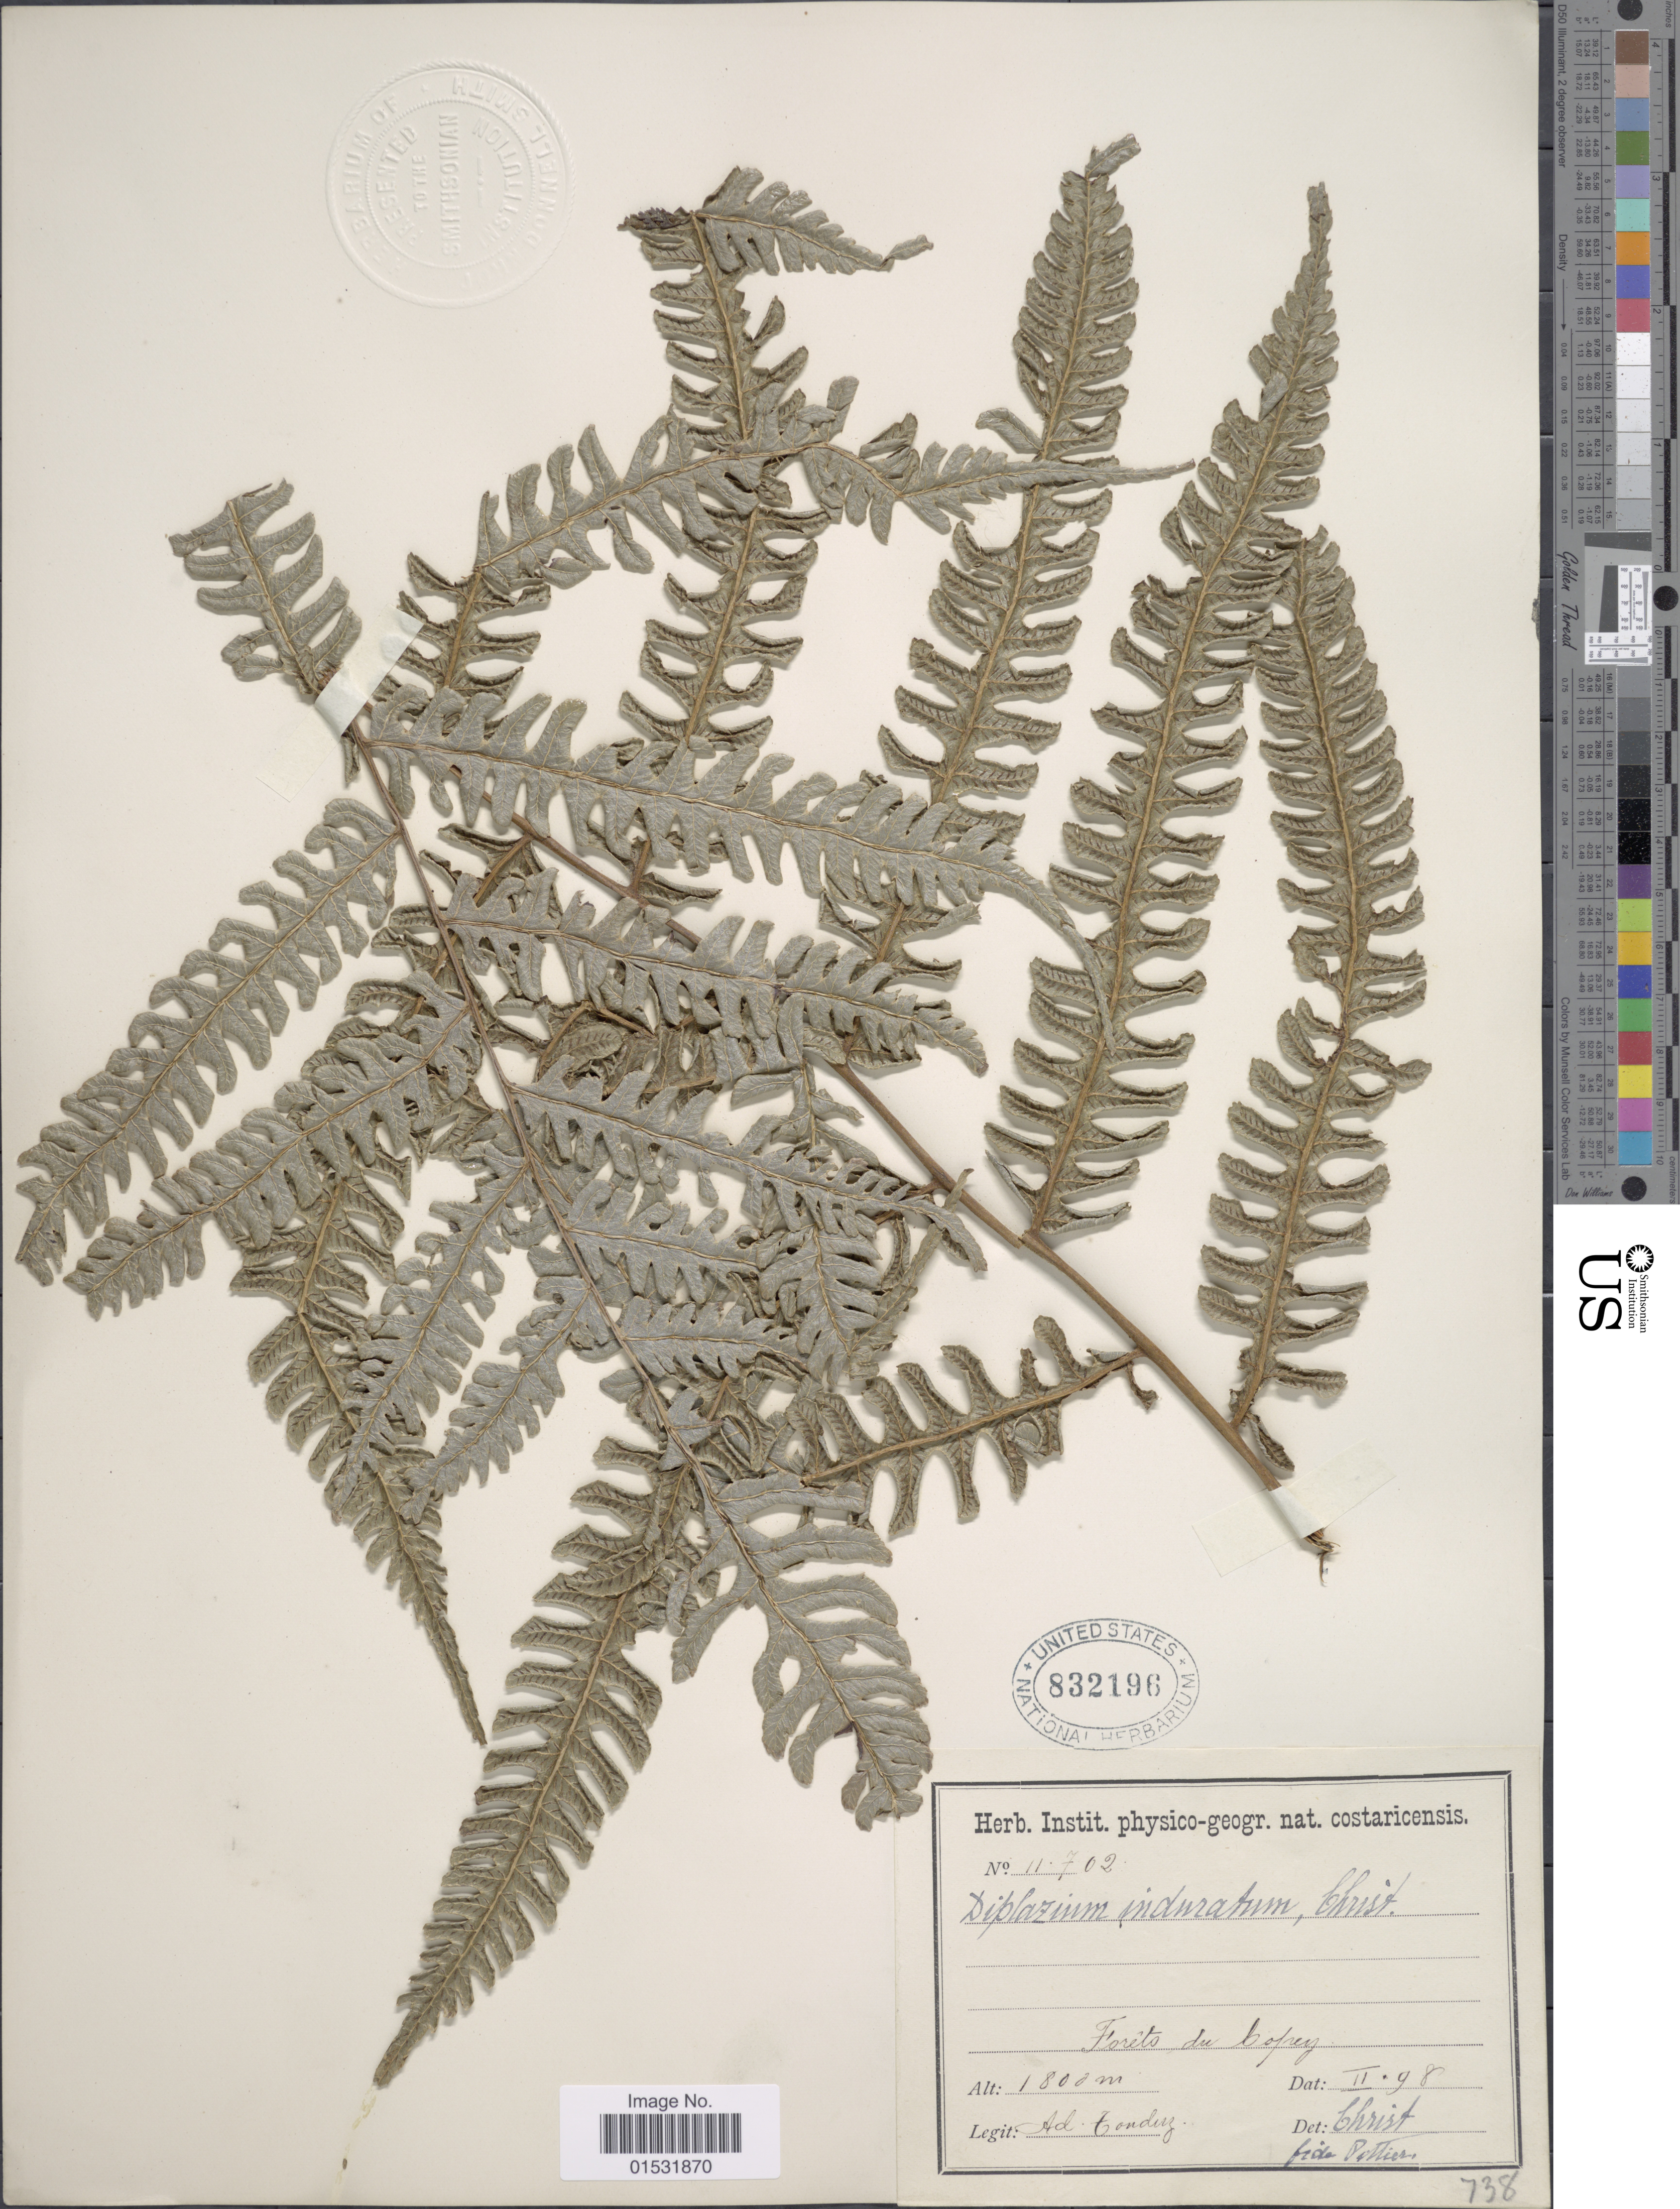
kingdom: Plantae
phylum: Tracheophyta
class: Polypodiopsida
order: Polypodiales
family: Athyriaceae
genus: Diplazium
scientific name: Diplazium lindbergii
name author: (Mett.) Christ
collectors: A. Tonduz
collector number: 11702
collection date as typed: Transcribed d/m/y: /2/98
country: Costa Rica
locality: Forets du Copey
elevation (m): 1800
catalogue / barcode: US 832196